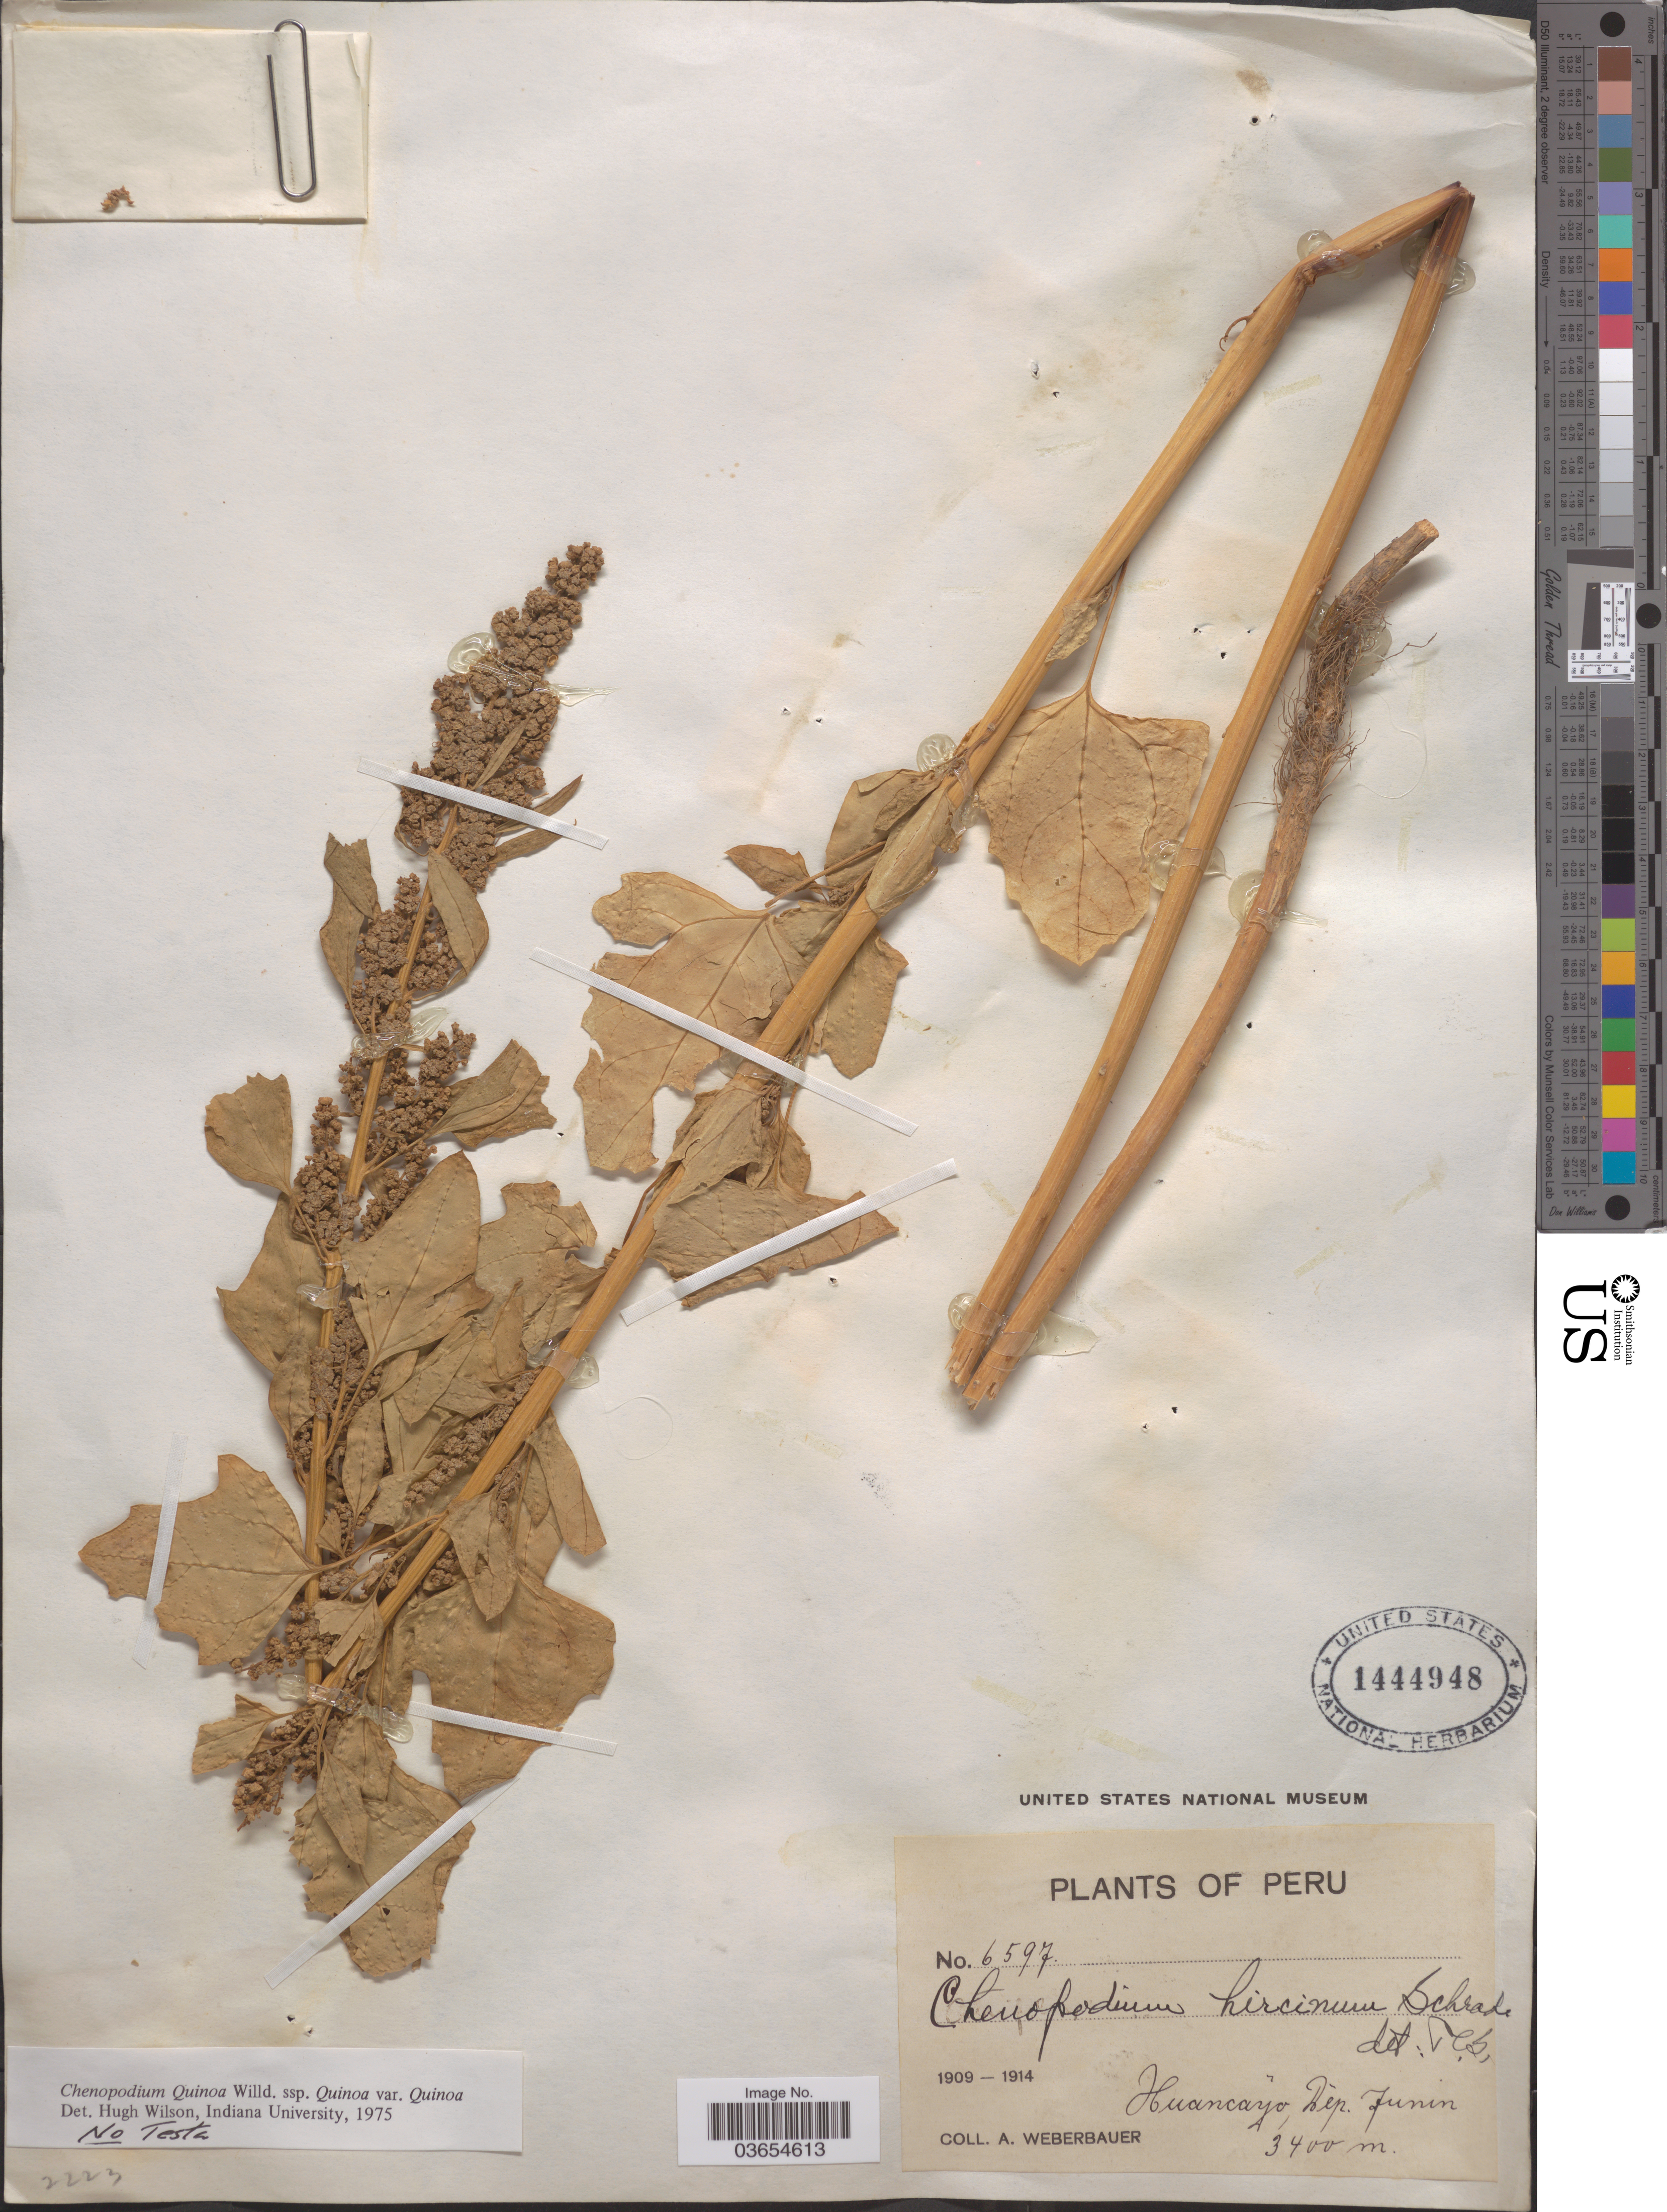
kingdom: Plantae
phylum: Tracheophyta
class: Magnoliopsida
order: Caryophyllales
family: Amaranthaceae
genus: Chenopodium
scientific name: Chenopodium quinoa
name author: Willd.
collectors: A. Weberbauer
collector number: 6597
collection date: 1909/1914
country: Peru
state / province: Junín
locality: Huancayo, Dep. Junin.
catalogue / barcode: US 1444948